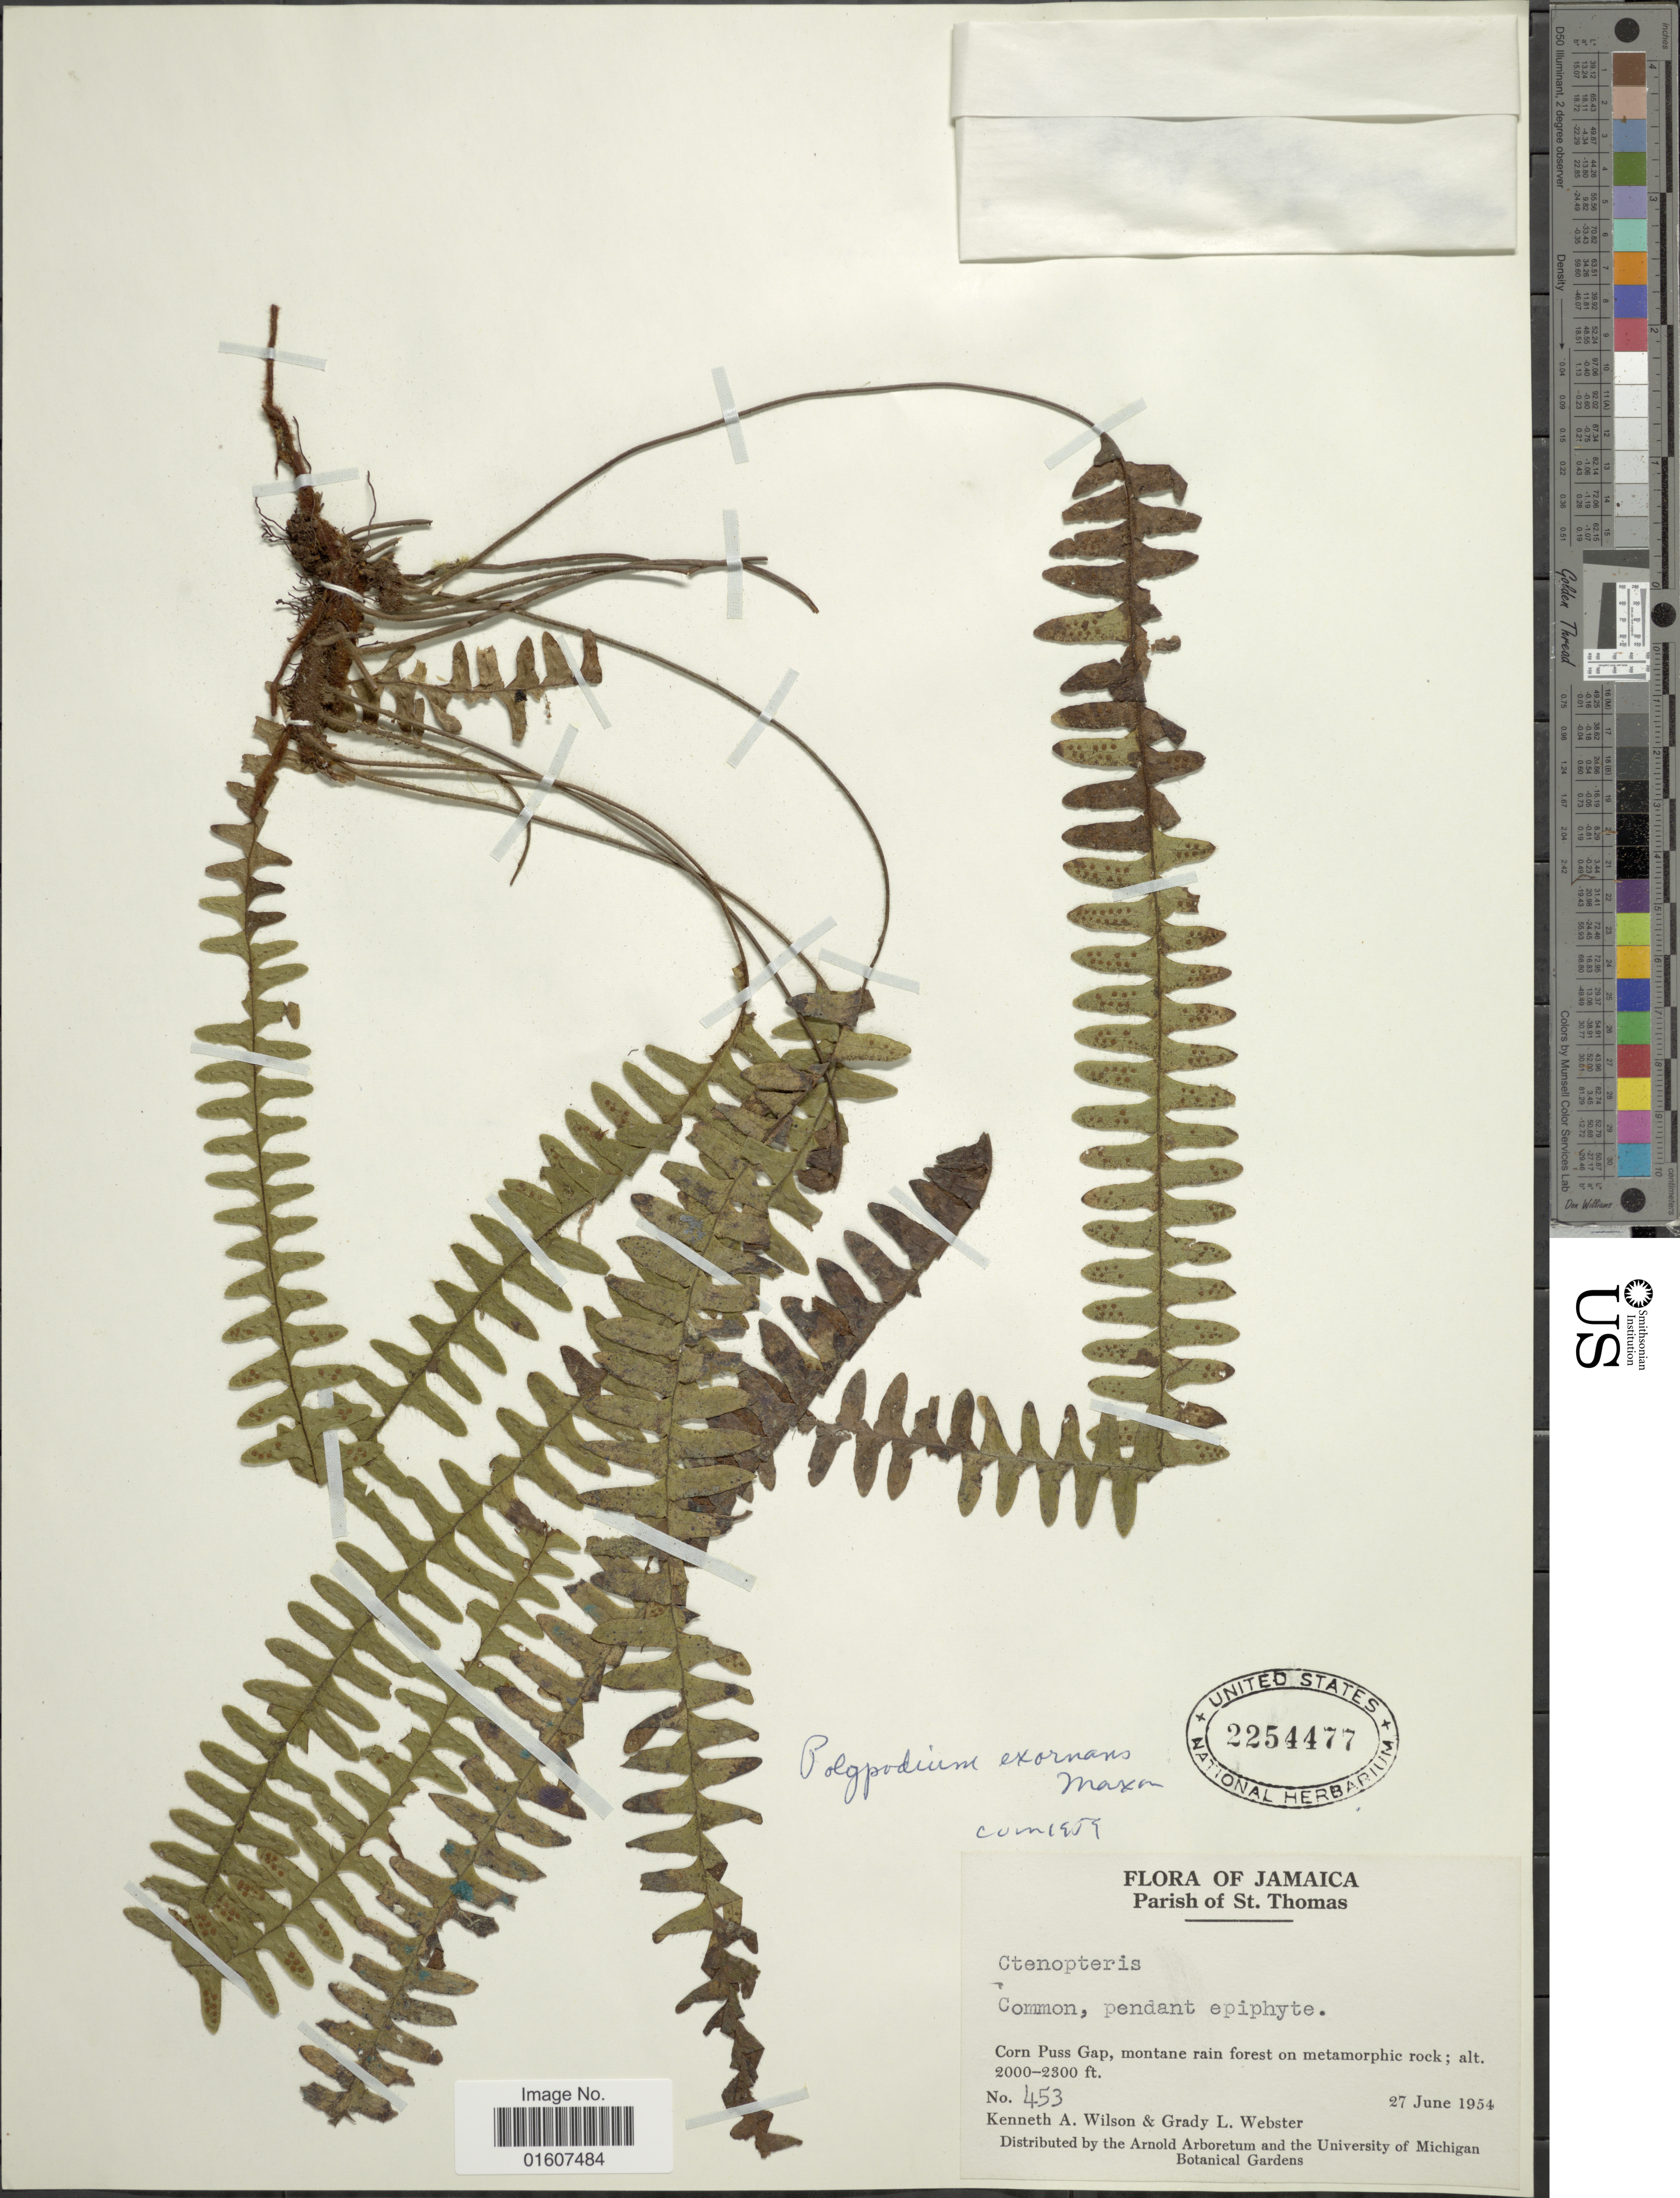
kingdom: Plantae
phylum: Tracheophyta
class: Polypodiopsida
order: Polypodiales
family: Polypodiaceae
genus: Terpsichore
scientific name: Terpsichore exornans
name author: (Maxon) A.R. Sm.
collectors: K. A. Wilson & G. L. Webster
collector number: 453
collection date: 1954-06-27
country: Jamaica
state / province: Saint Thomas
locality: Parish of St Thomas, Corn Puss Gap, montane rain forest on metamorphic rock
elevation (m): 610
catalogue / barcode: US 2254477